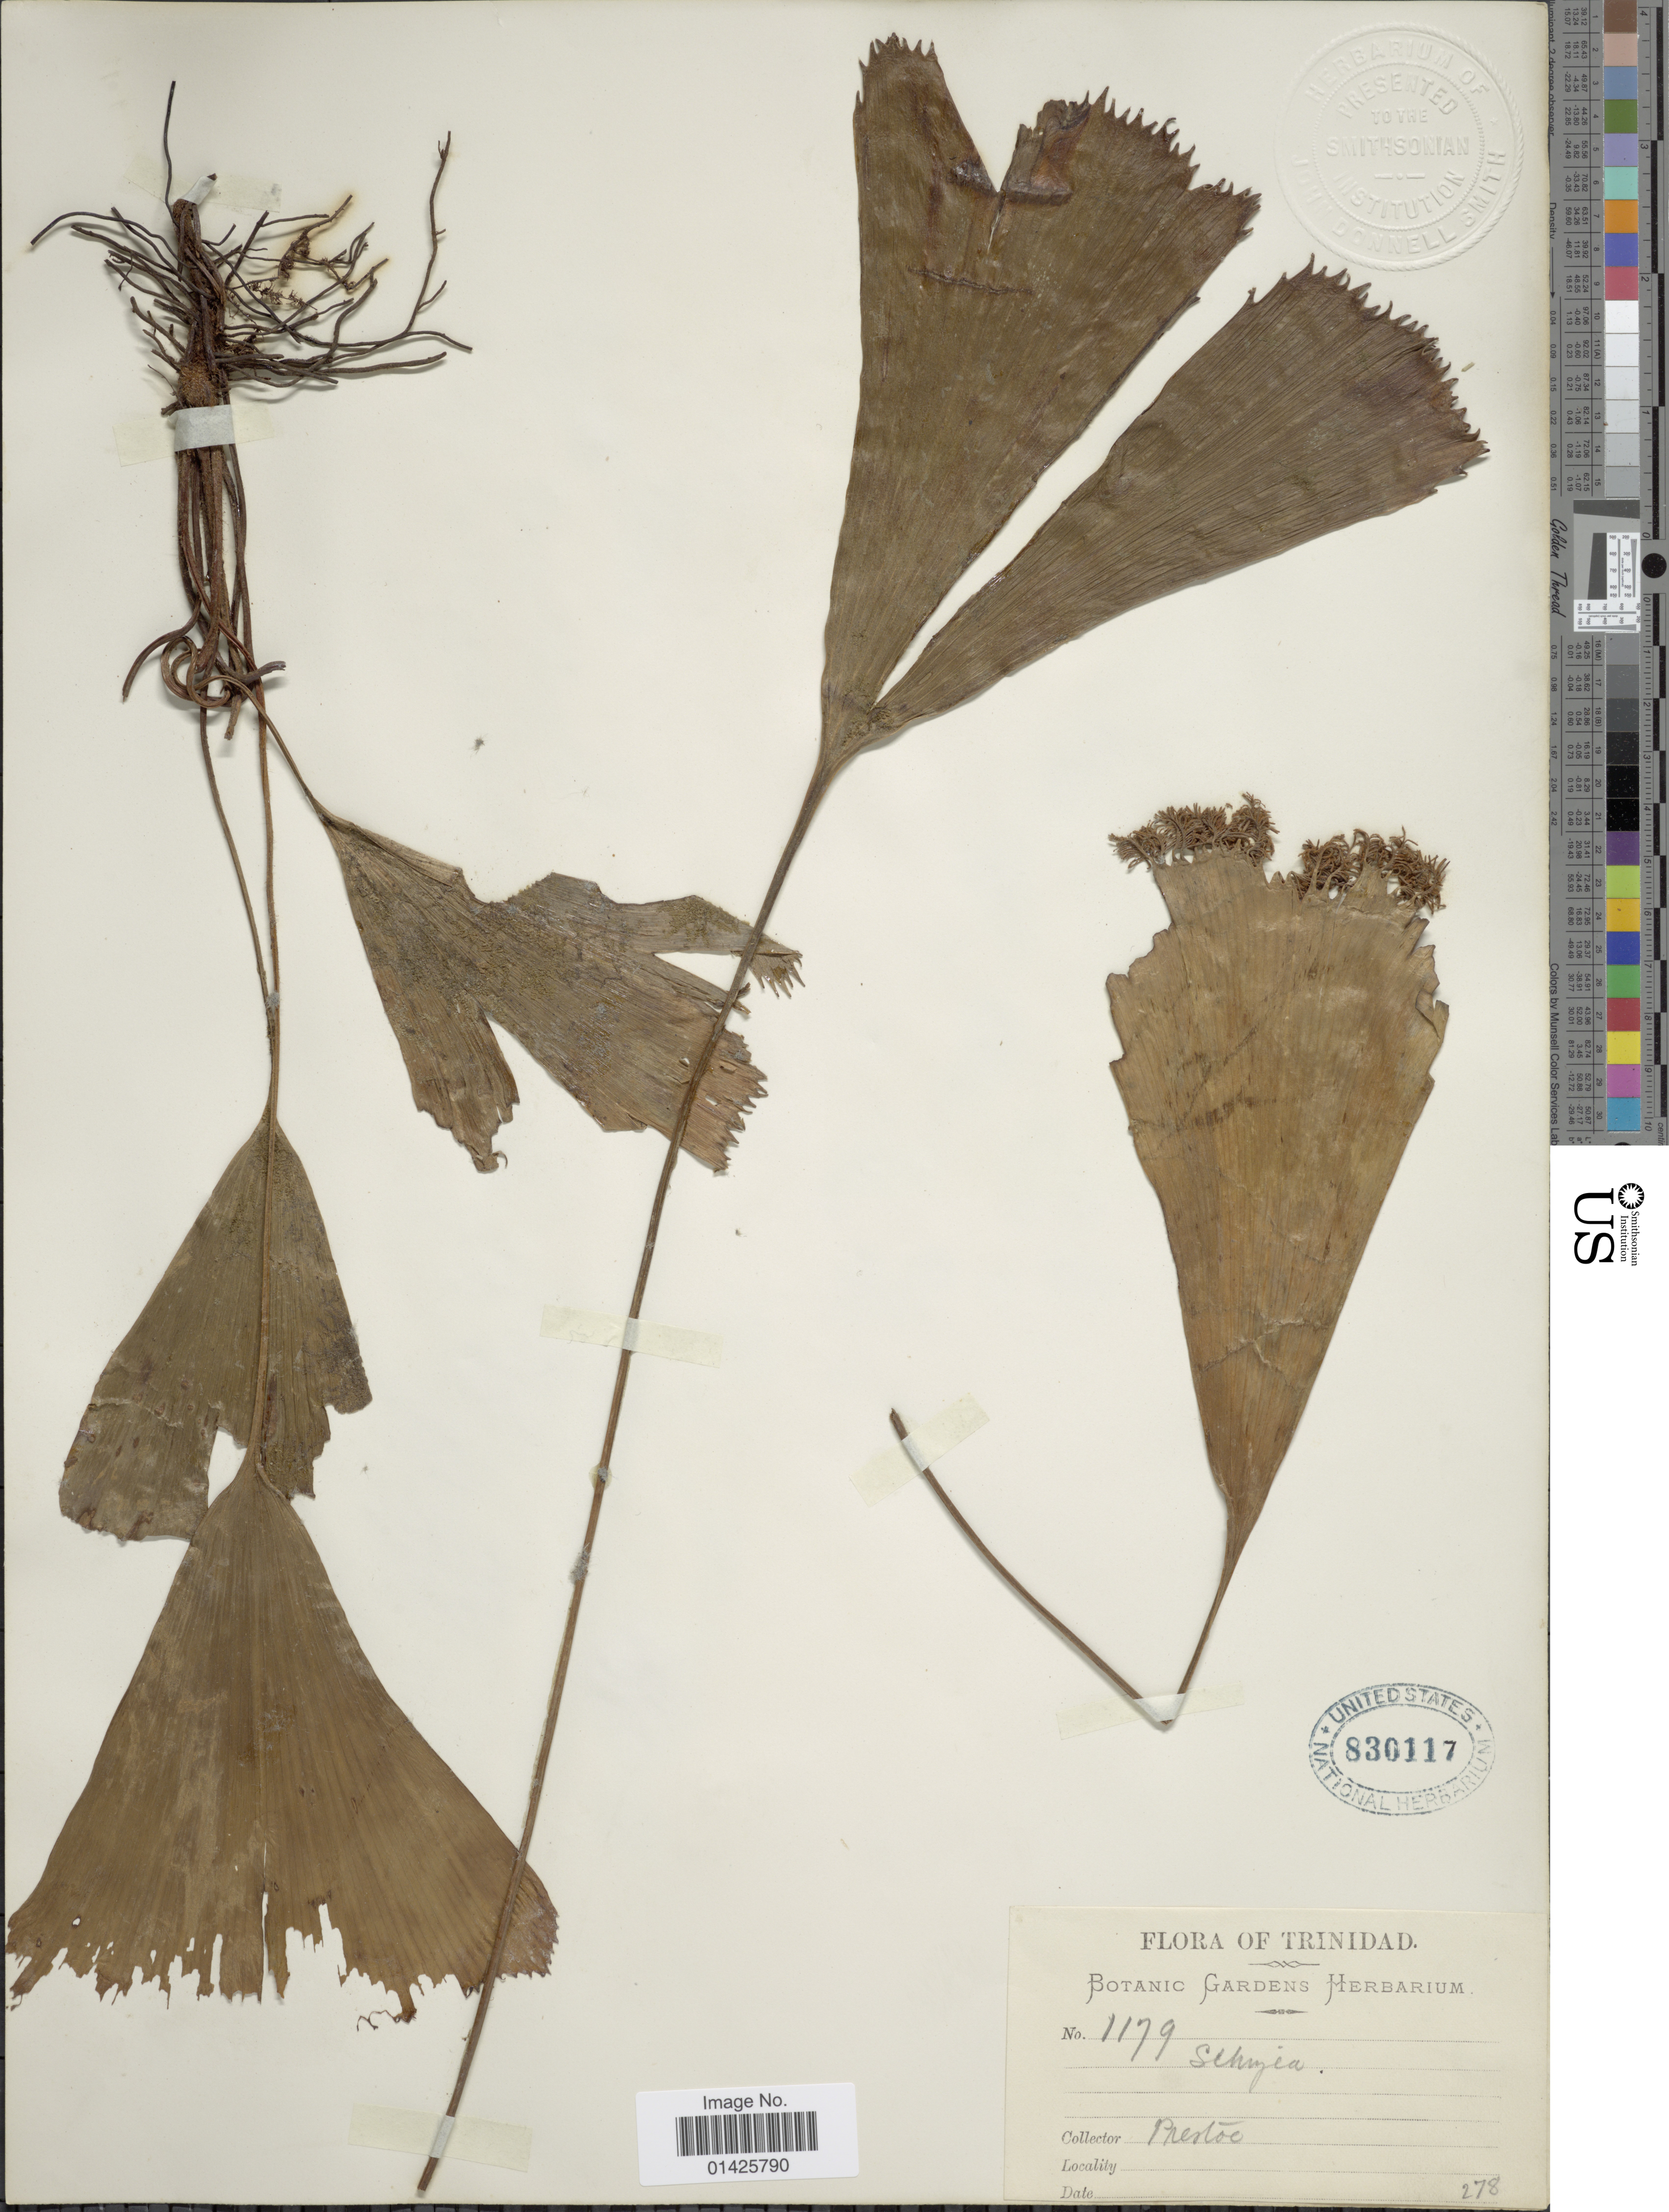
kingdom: Plantae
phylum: Tracheophyta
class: Polypodiopsida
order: Schizaeales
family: Schizaeaceae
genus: Schizaea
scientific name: Schizaea elegans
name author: (Vahl) Sw.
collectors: Preston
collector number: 1179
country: Trinidad and Tobago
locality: Trinidad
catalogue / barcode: US 830117